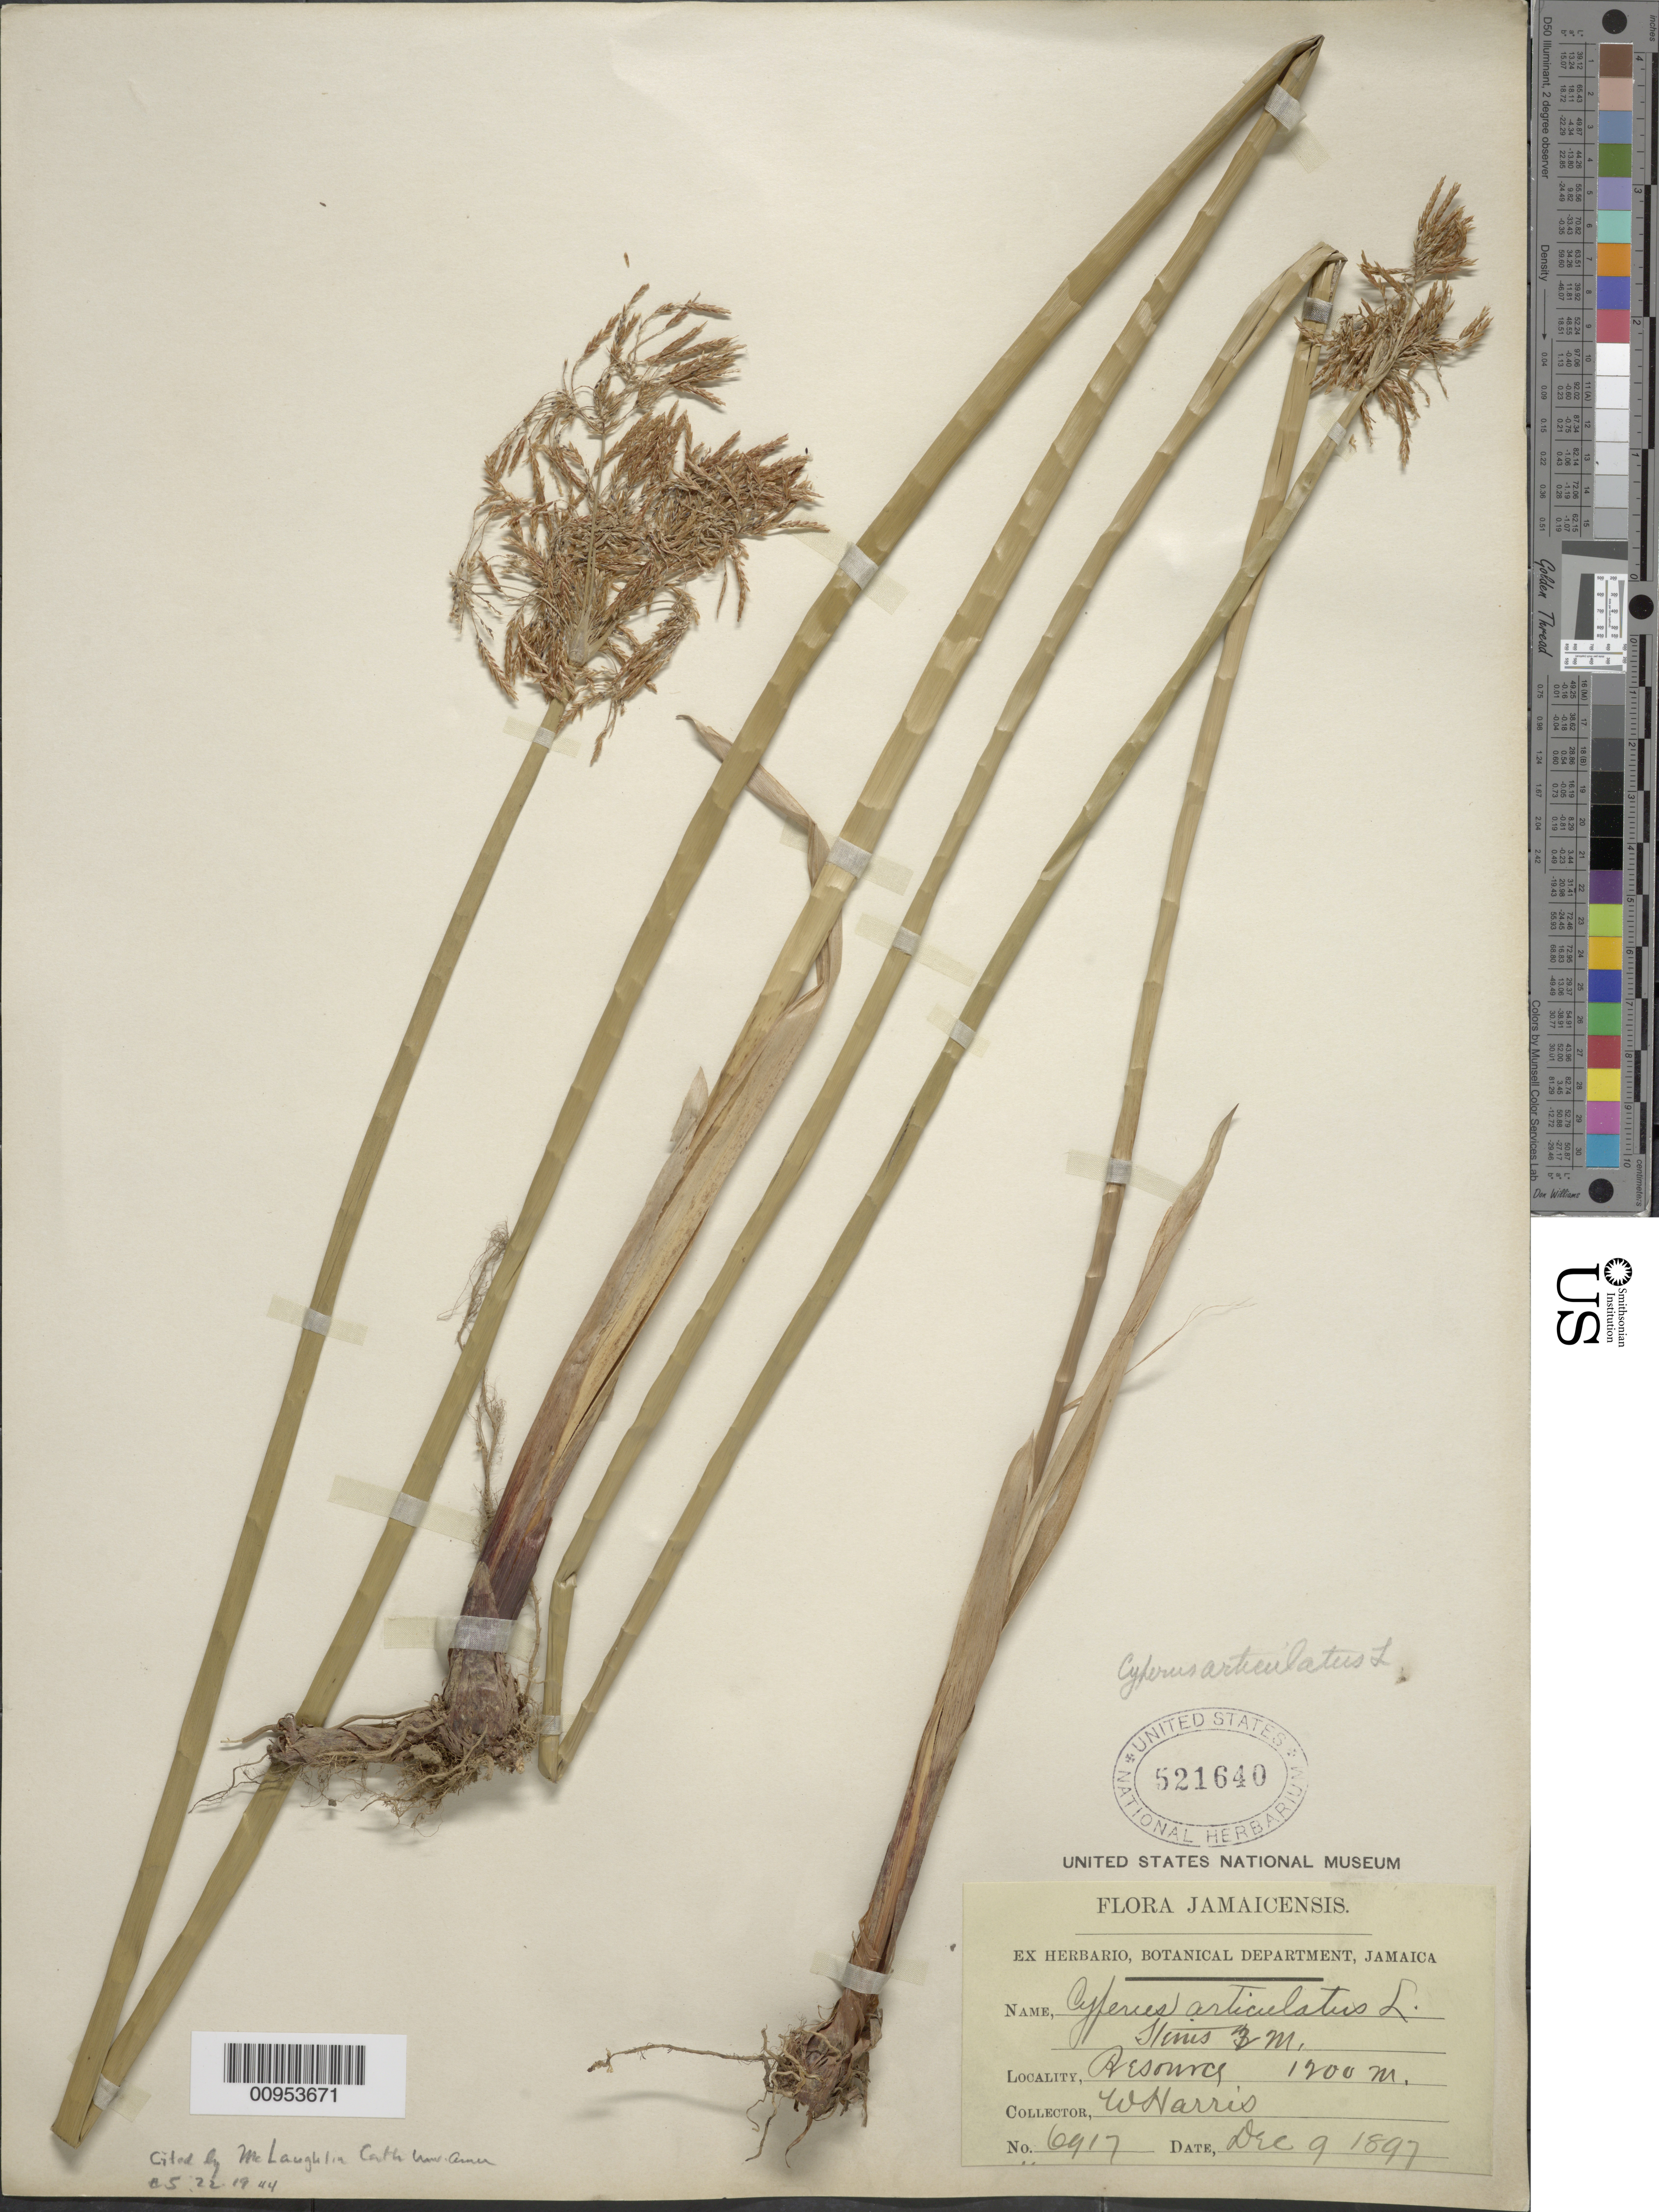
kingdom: Plantae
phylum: Tracheophyta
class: Liliopsida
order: Poales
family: Cyperaceae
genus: Cyperus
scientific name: Cyperus articulatus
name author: L.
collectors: W. H. Harris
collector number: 6917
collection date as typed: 09 Dec 1897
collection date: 1897-12-09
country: Jamaica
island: Jamaica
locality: Resource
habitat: Stems 3 m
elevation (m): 1200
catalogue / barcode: US 521640